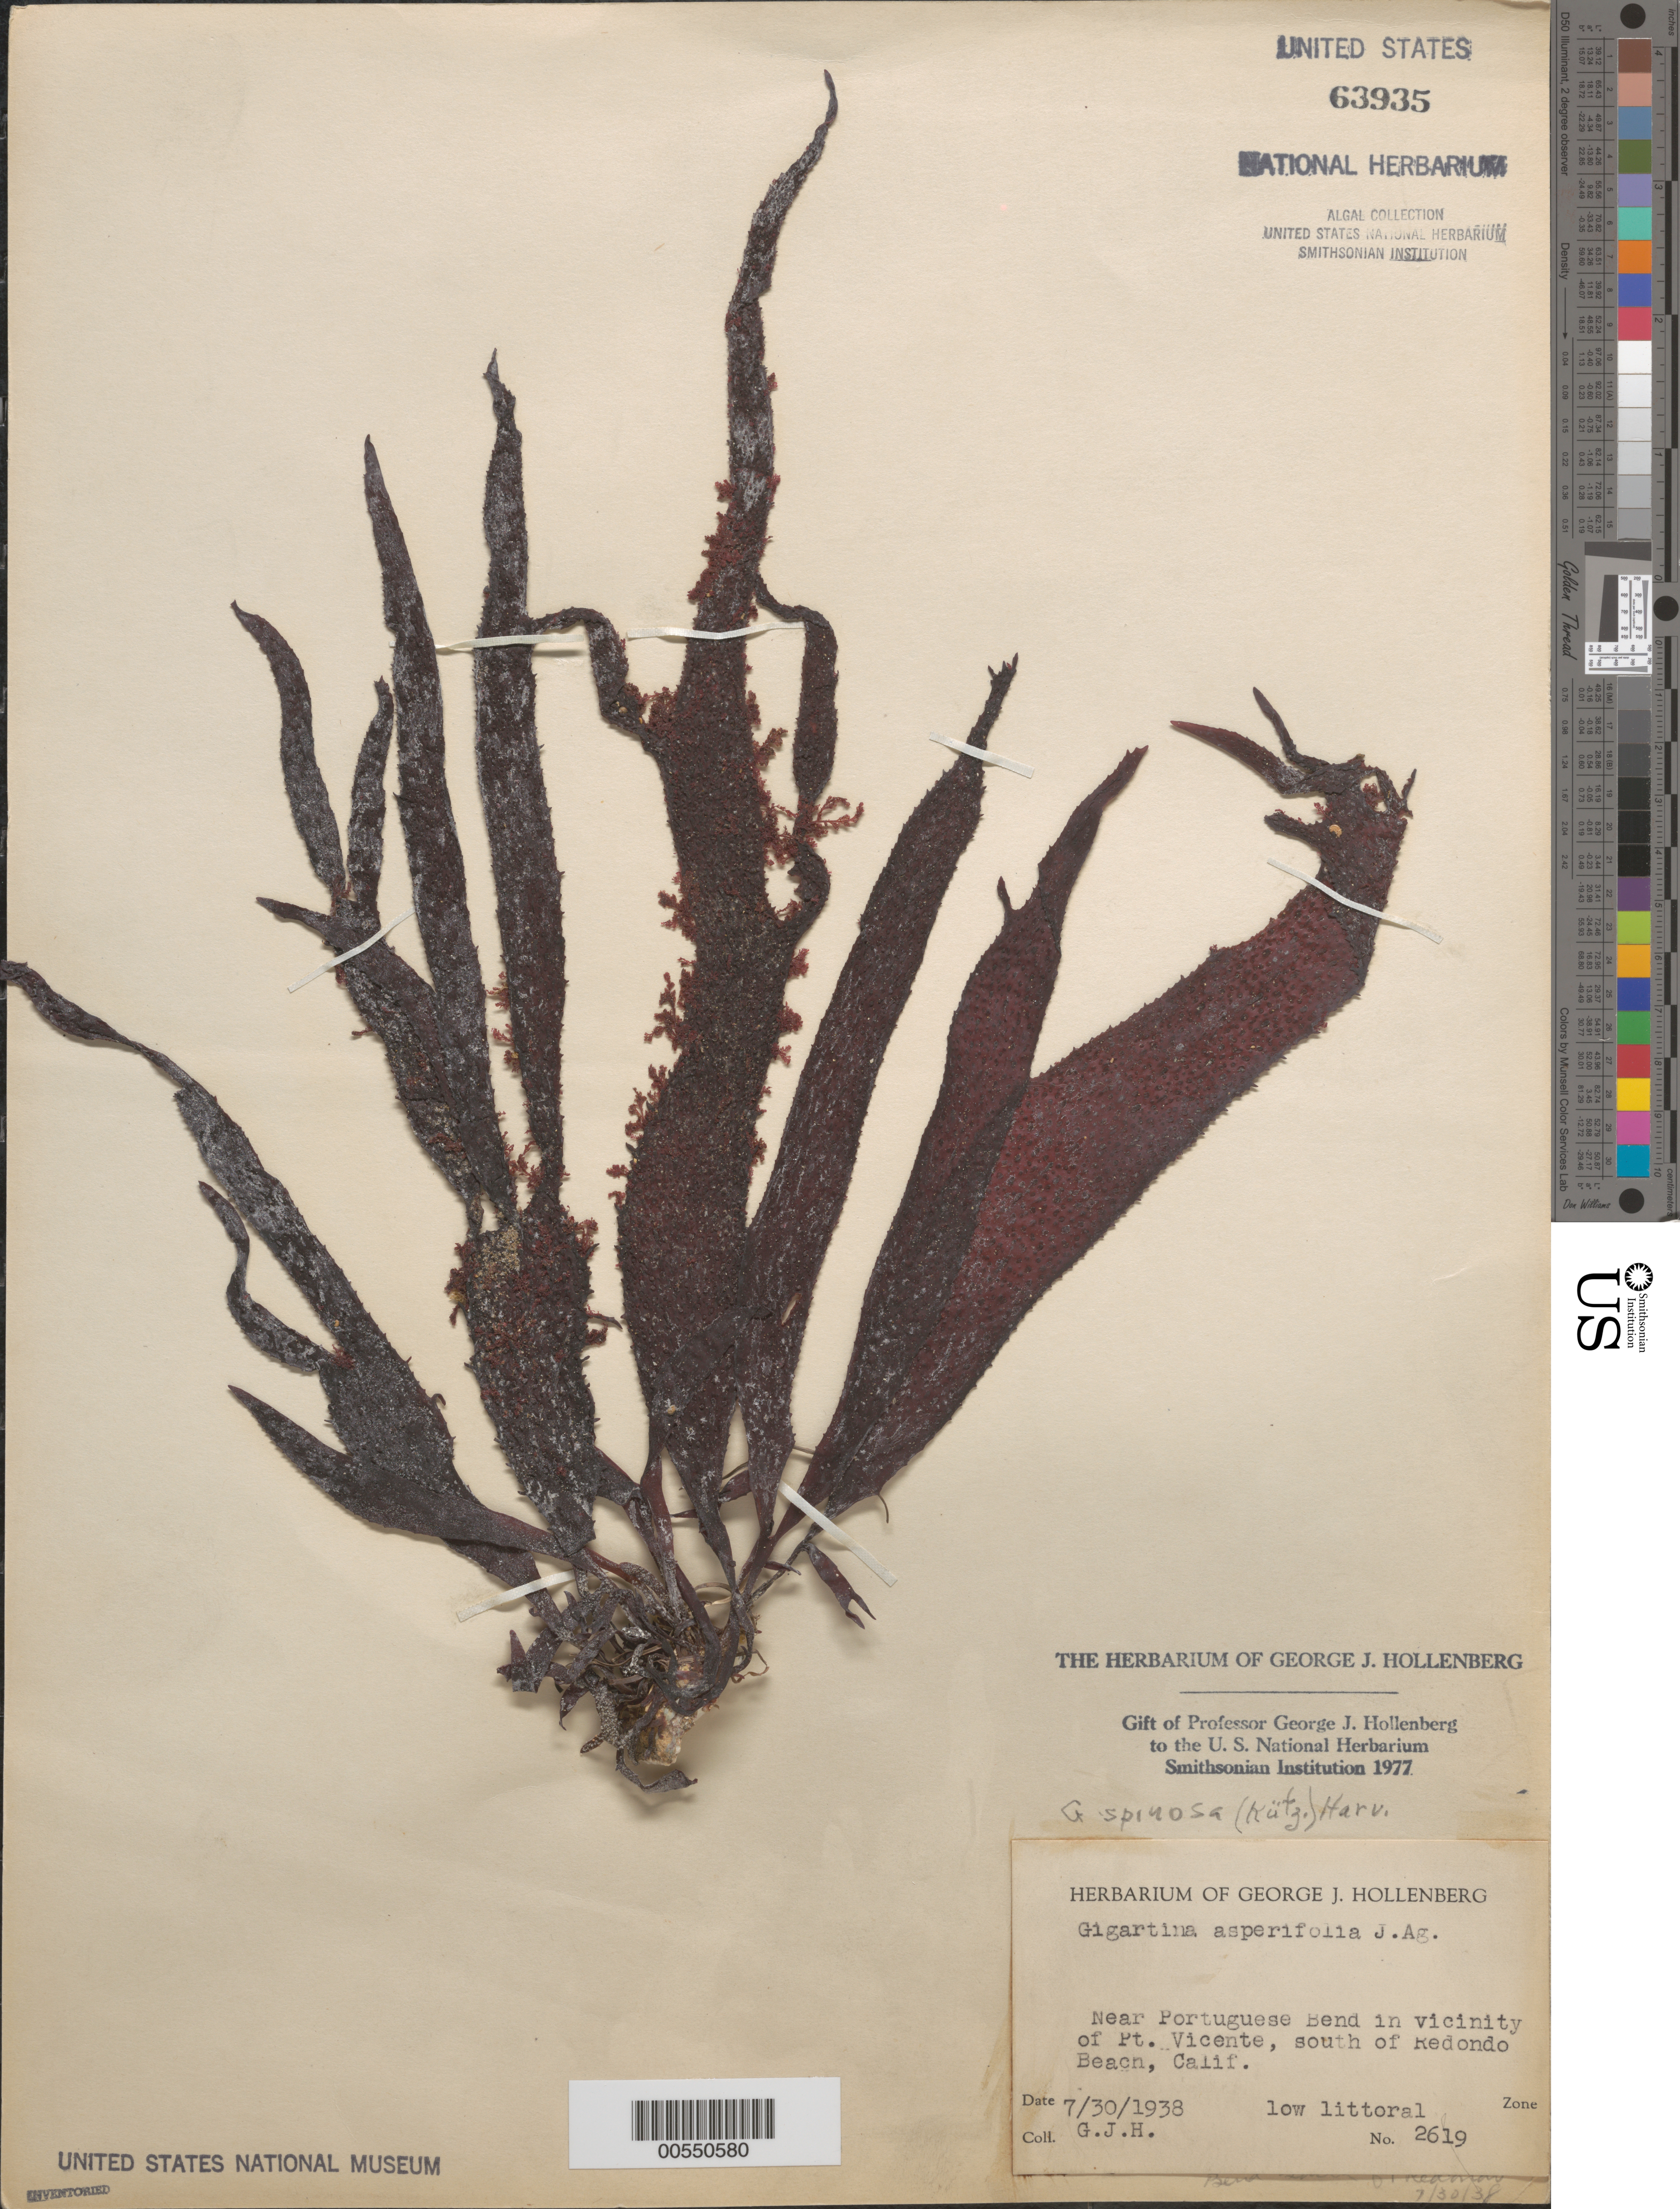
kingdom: Plantae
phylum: Rhodophyta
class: Florideophyceae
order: Gigartinales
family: Gigartinaceae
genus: Chondracanthus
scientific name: Chondracanthus spinosus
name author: (Kütz.) Guiry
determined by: Algae name updating Project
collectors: G. Hollenberg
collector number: GJH 2619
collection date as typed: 30 Jul 1938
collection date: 1938-07-30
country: United States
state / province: California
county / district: Los Angeles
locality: Point Vicente area, south of Redondo Beach, near Portuguese Bend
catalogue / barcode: US 63935